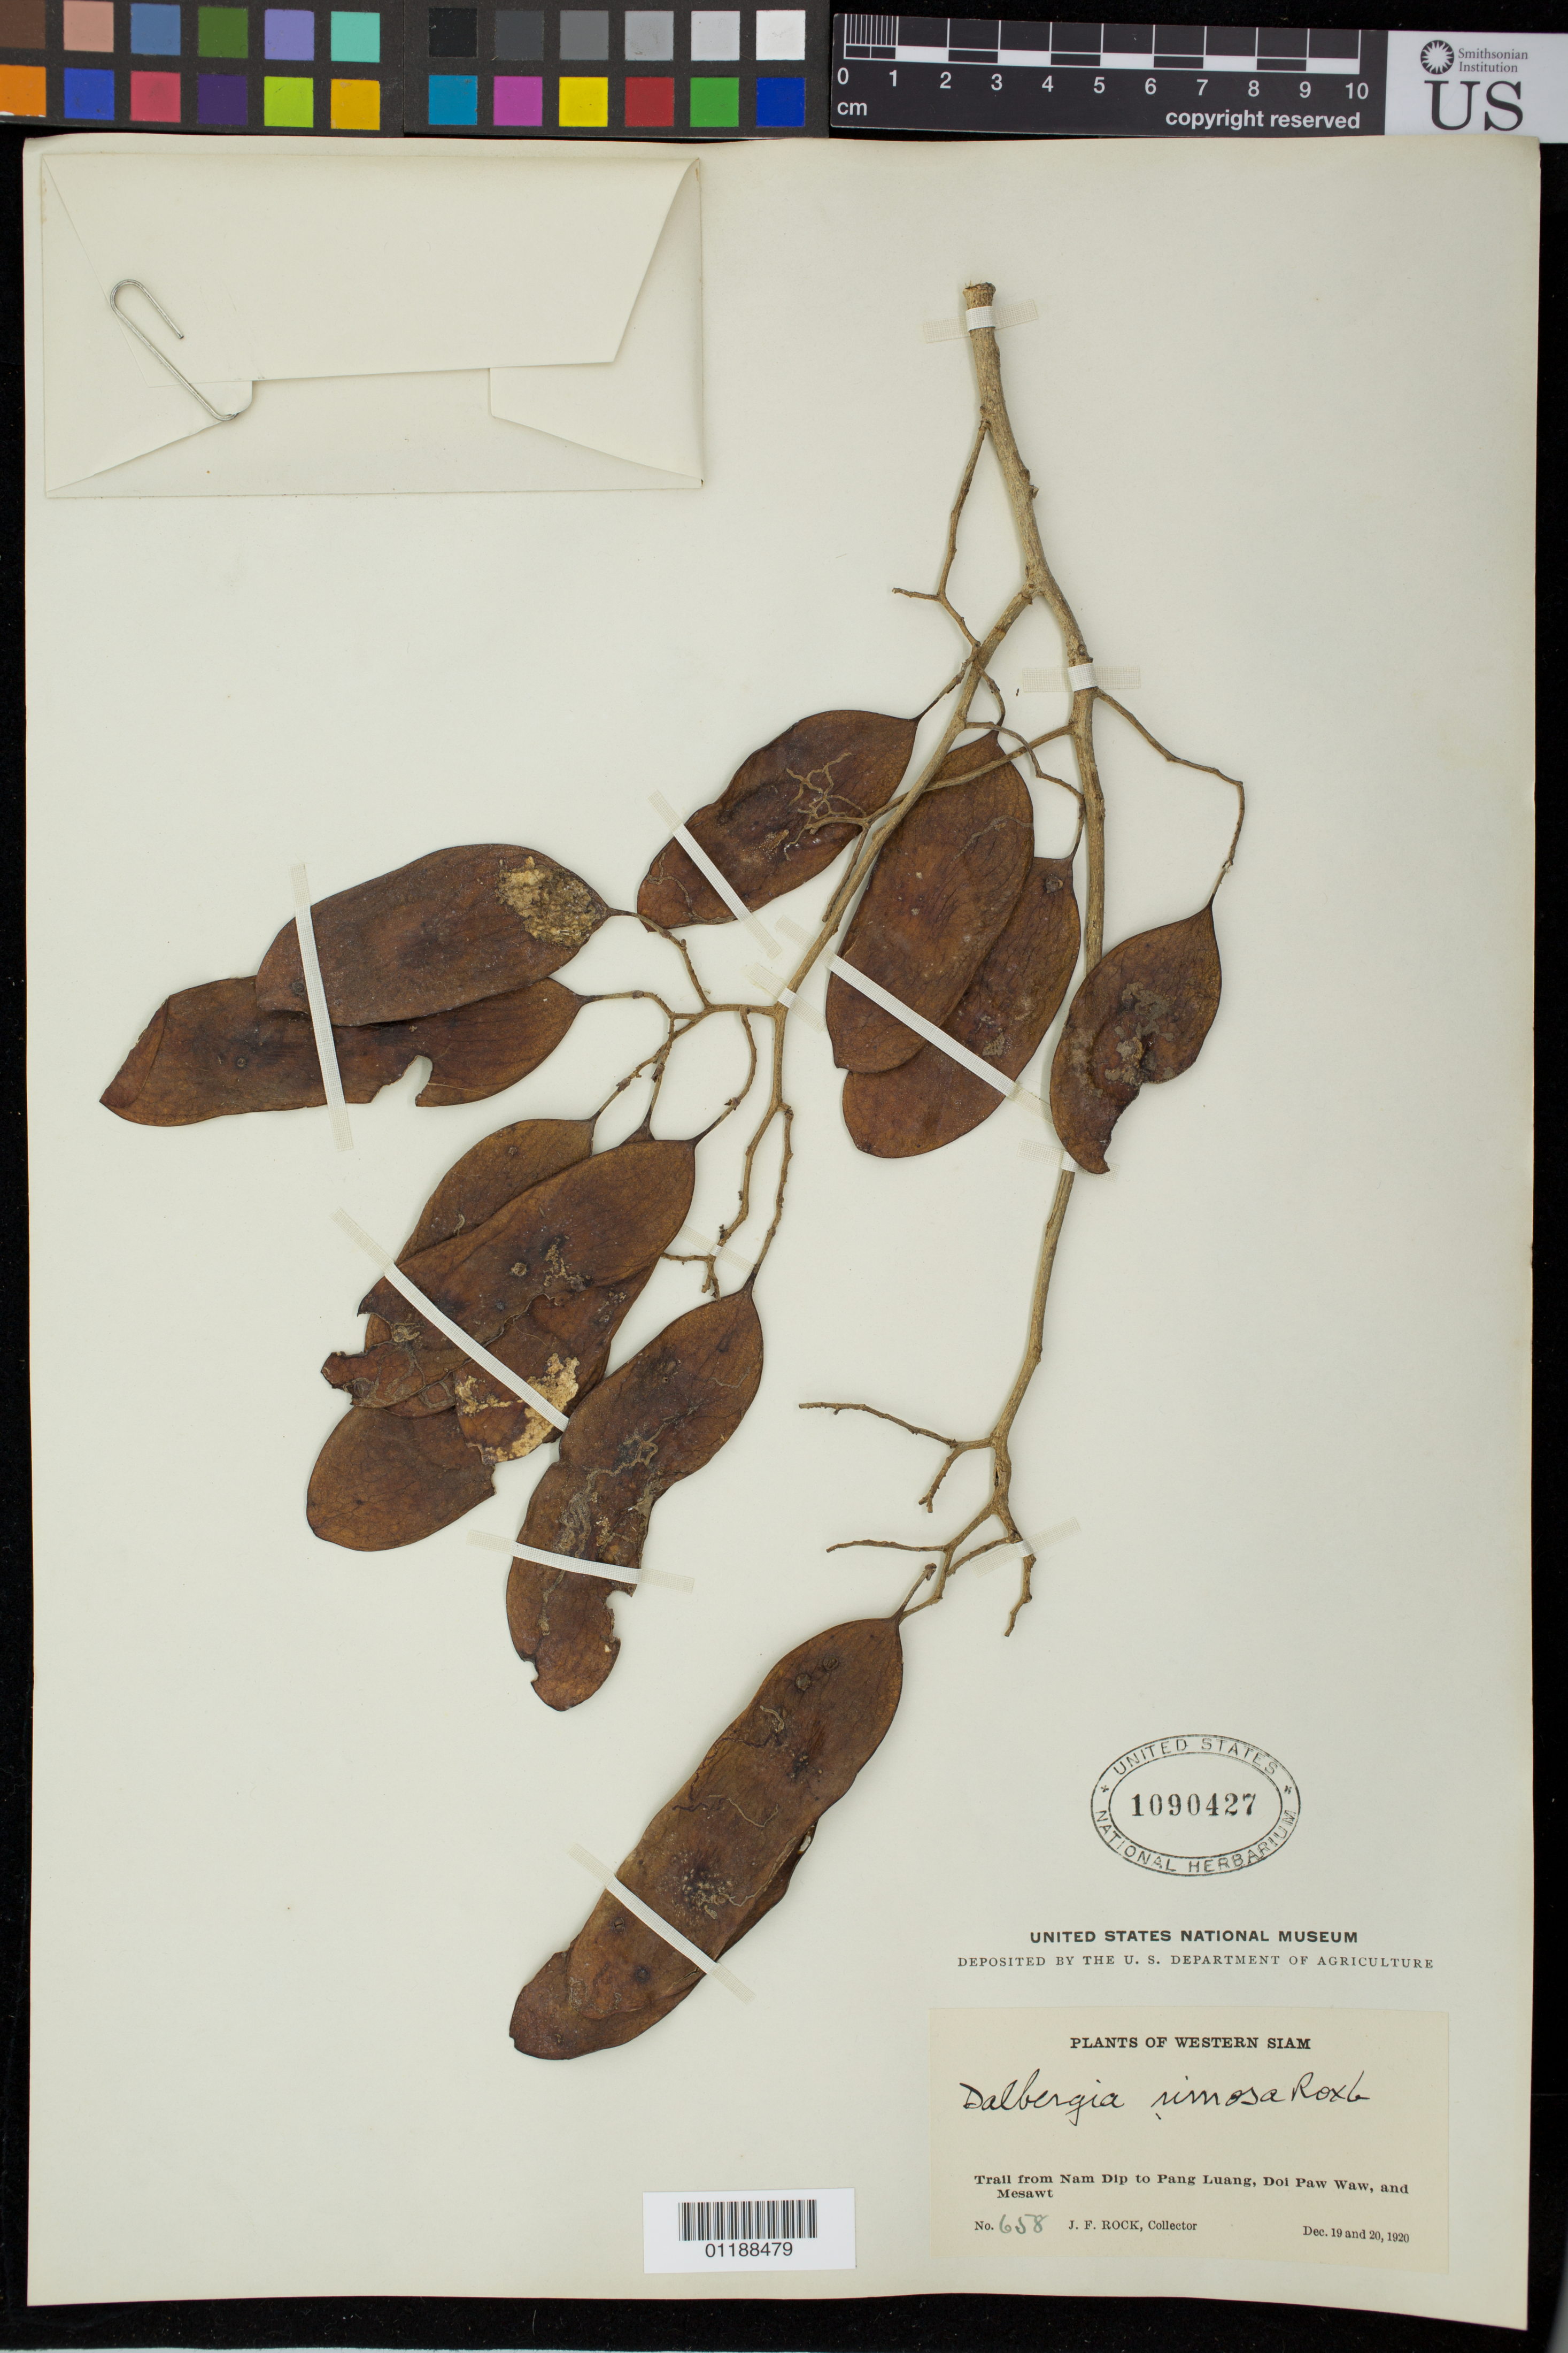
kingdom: Plantae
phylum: Tracheophyta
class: Magnoliopsida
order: Fabales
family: Fabaceae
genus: Dalbergia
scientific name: Dalbergia rimosa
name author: Roxb.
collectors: J. F. Rock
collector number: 658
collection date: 1920-12-19/1920-12-20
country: Thailand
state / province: Chiang Mai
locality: Trail from Nam Dip to Pang Luang, Doi Paw Waw, and Mesawt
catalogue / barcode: US 1090427